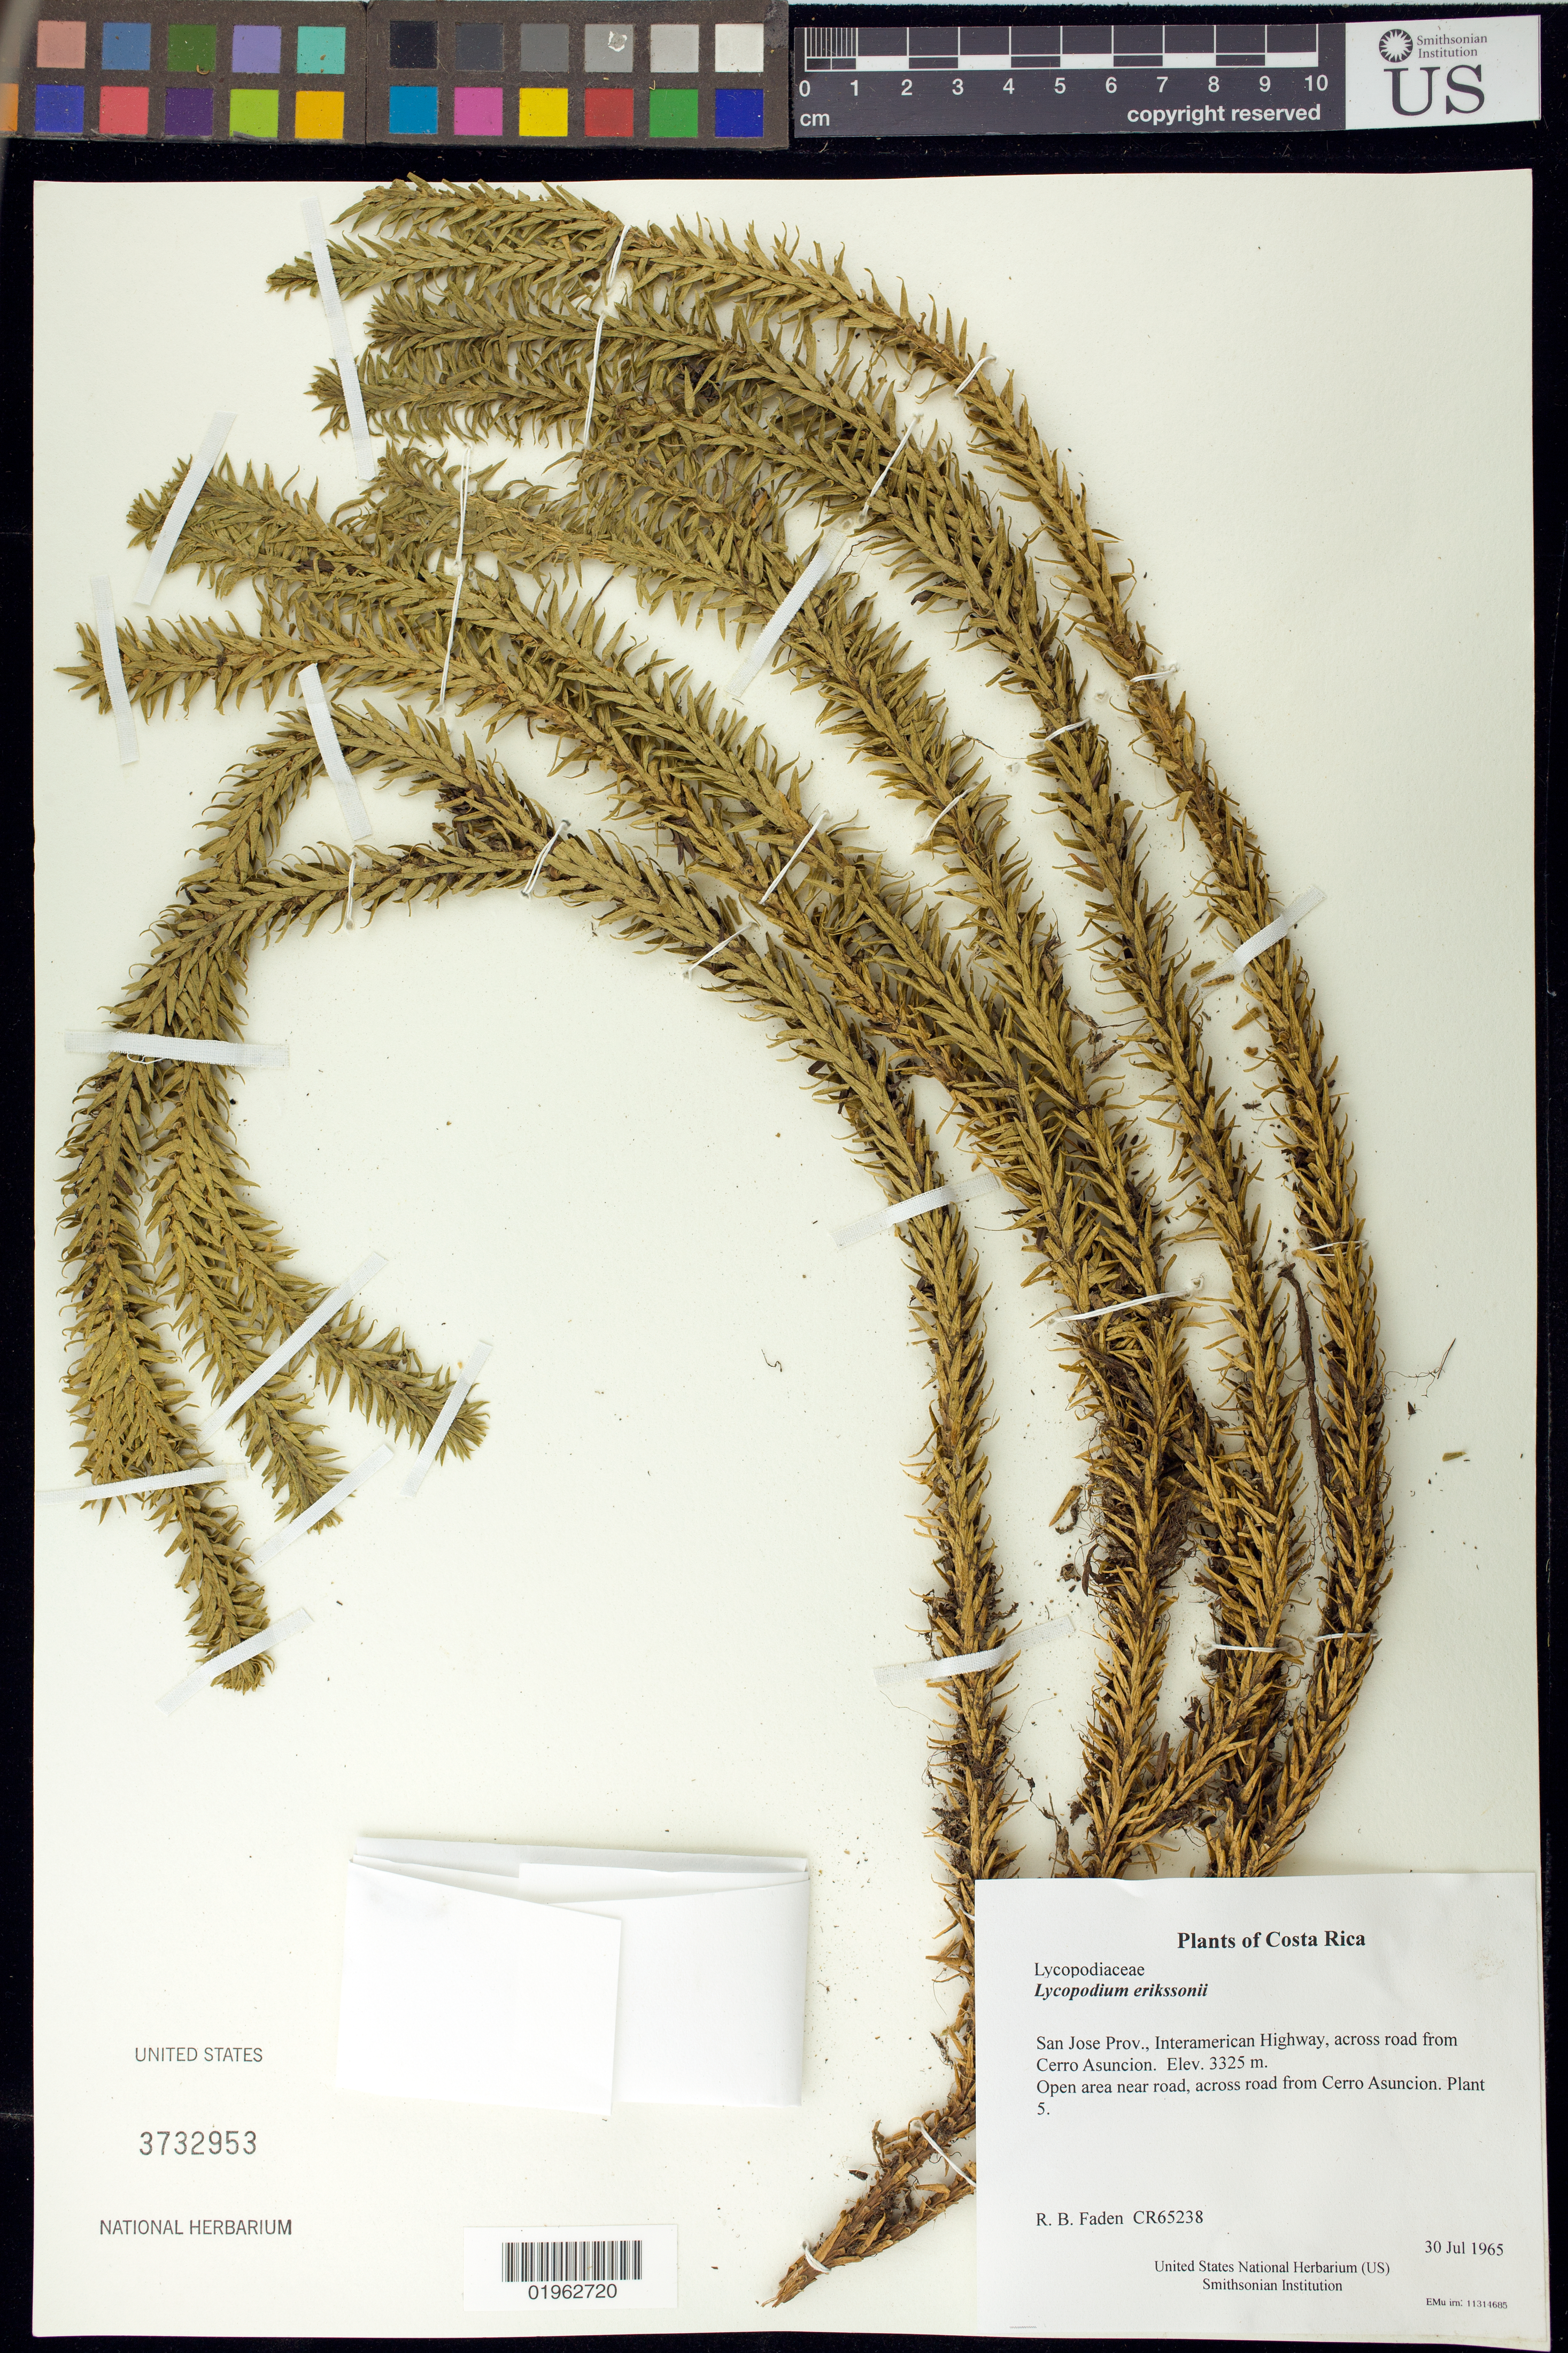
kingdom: Plantae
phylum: Tracheophyta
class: Lycopodiopsida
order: Lycopodiales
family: Lycopodiaceae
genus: Phlegmariurus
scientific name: Phlegmariurus cruentus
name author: (Spring) B. Øllg.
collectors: R. B. Faden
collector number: CR65238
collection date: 1965-07-30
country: Costa Rica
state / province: San Jose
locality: Interamerican Highway, across road from Cerro Asuncion.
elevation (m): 3325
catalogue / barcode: US 3732953